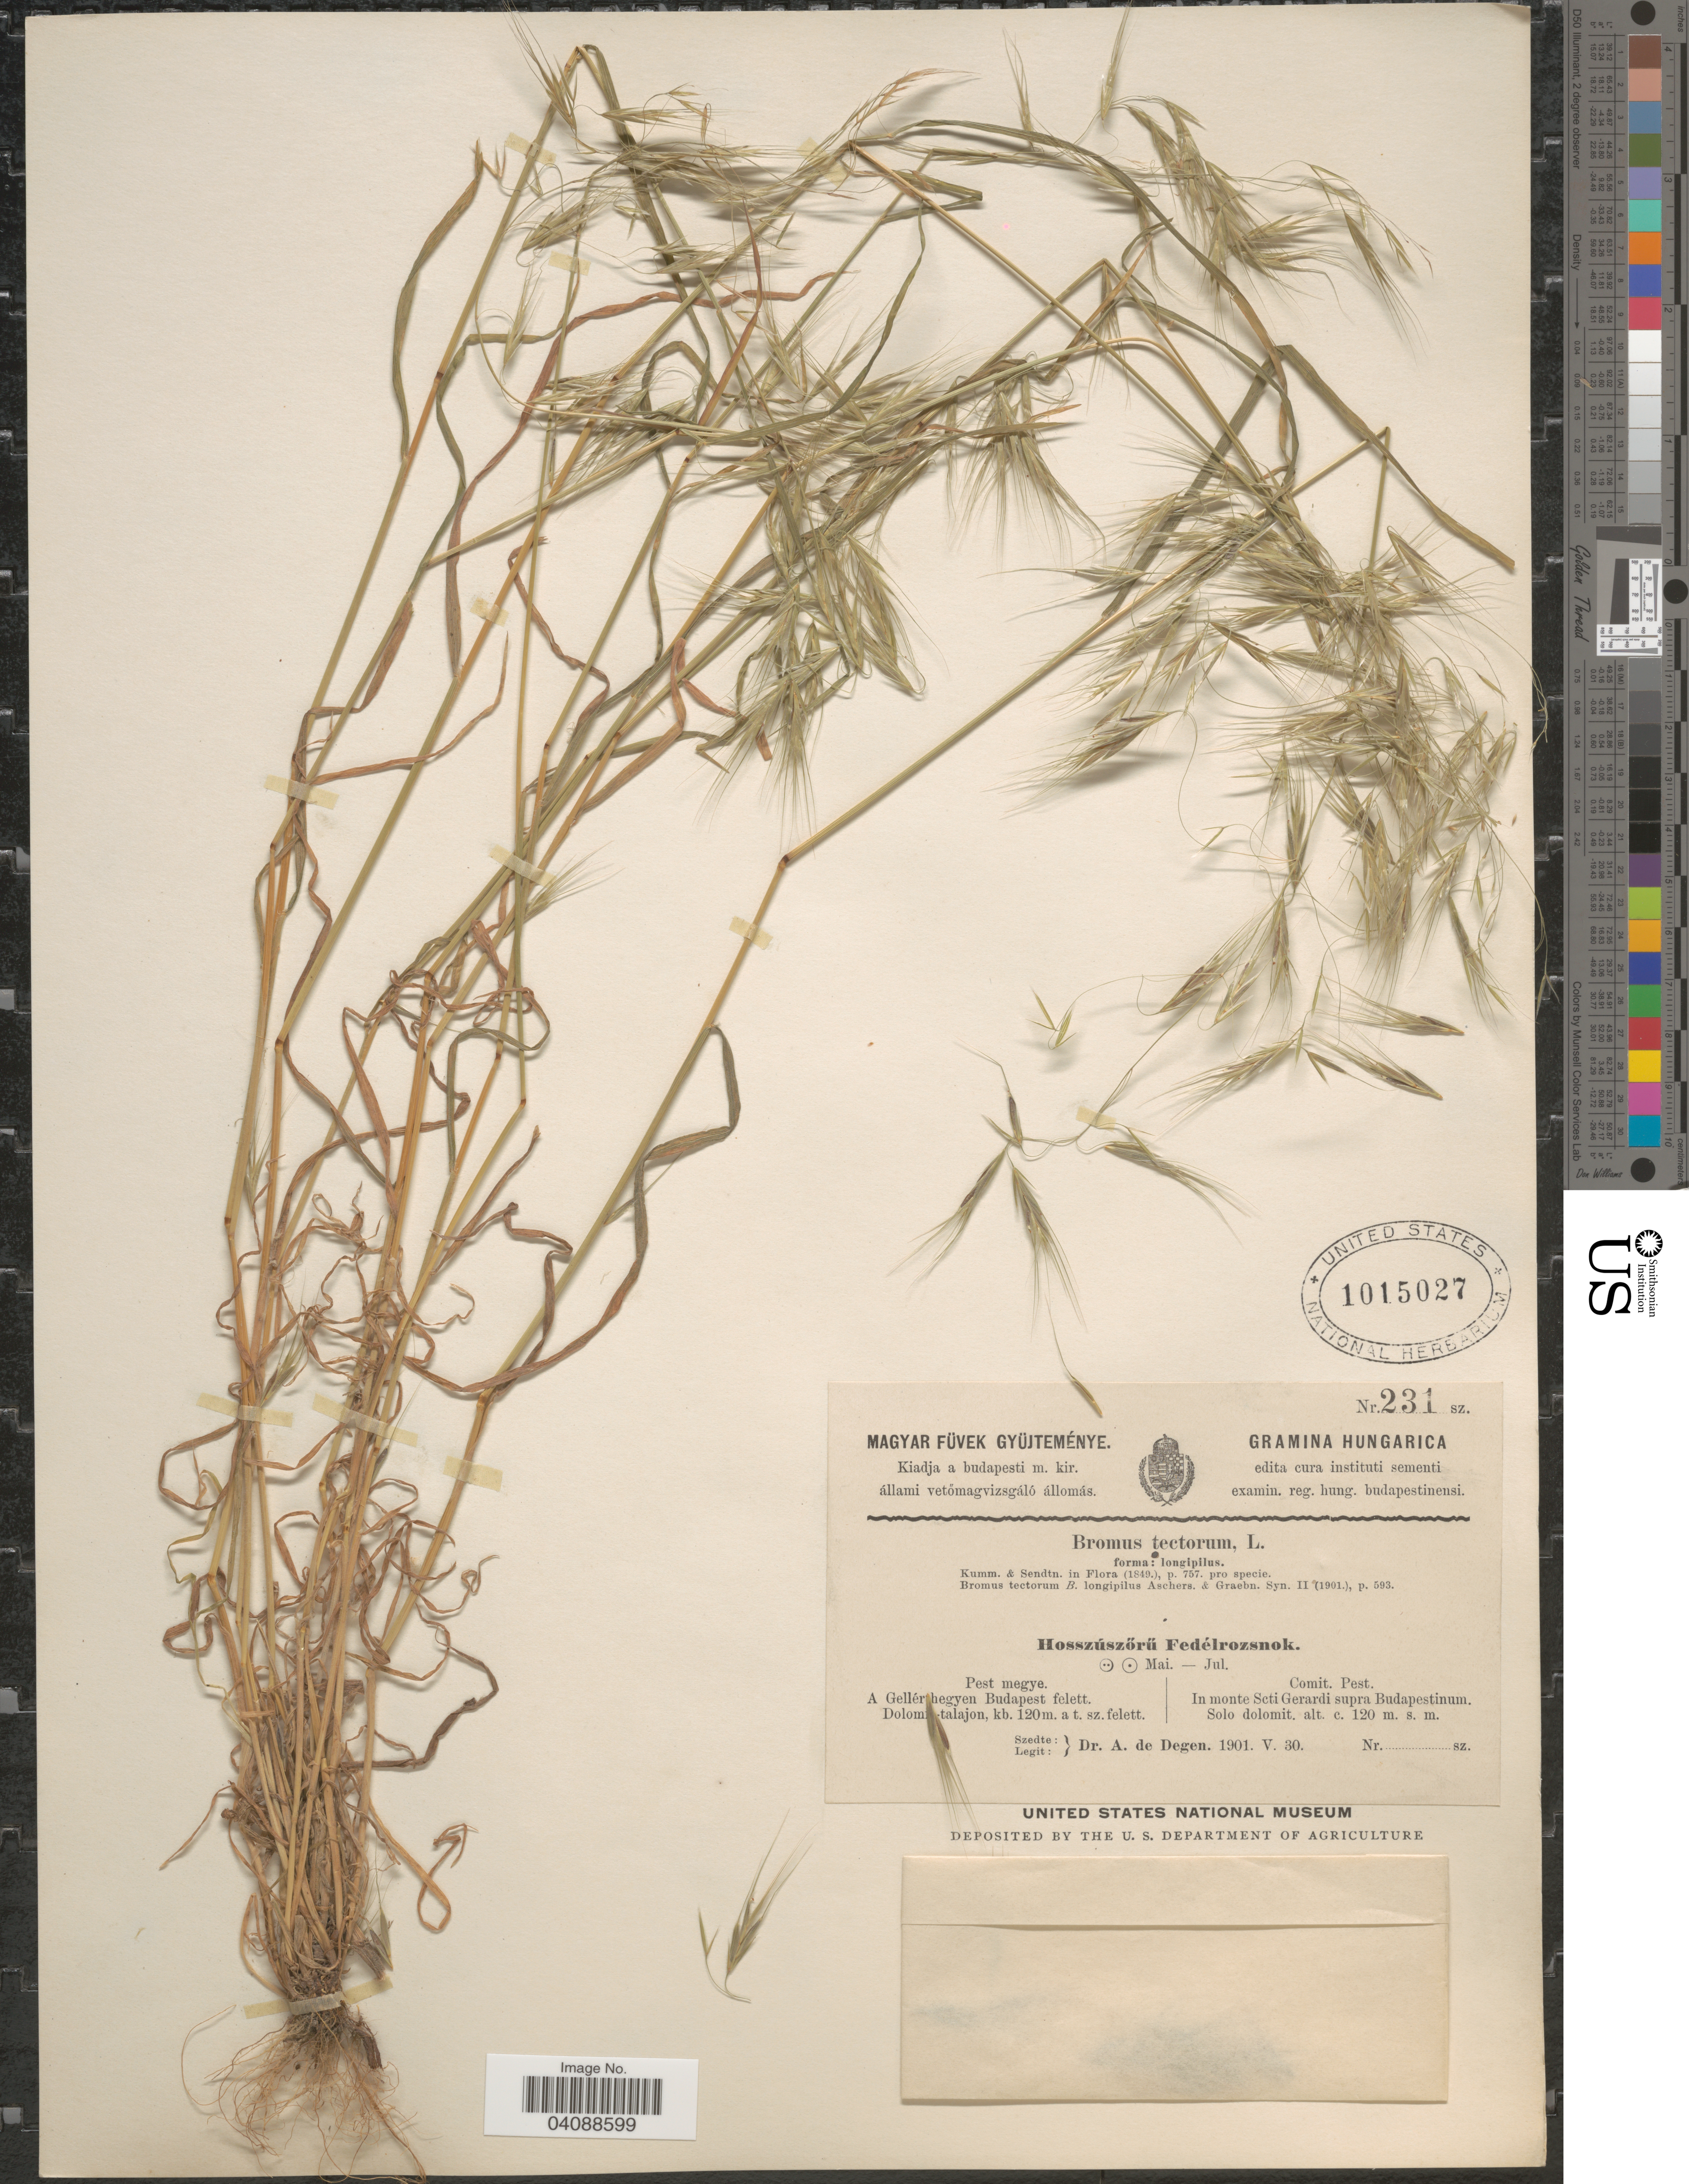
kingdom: Plantae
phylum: Tracheophyta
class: Liliopsida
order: Poales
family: Poaceae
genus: Bromus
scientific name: Bromus tectorum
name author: L.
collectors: A. Degen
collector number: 231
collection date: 1901-05-30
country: Hungary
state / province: Pest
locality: Hungarica. Comit. Pest. In monte Scti Gerardi supra Budapestinum. Solo dolomit.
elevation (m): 120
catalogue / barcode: US 1015027